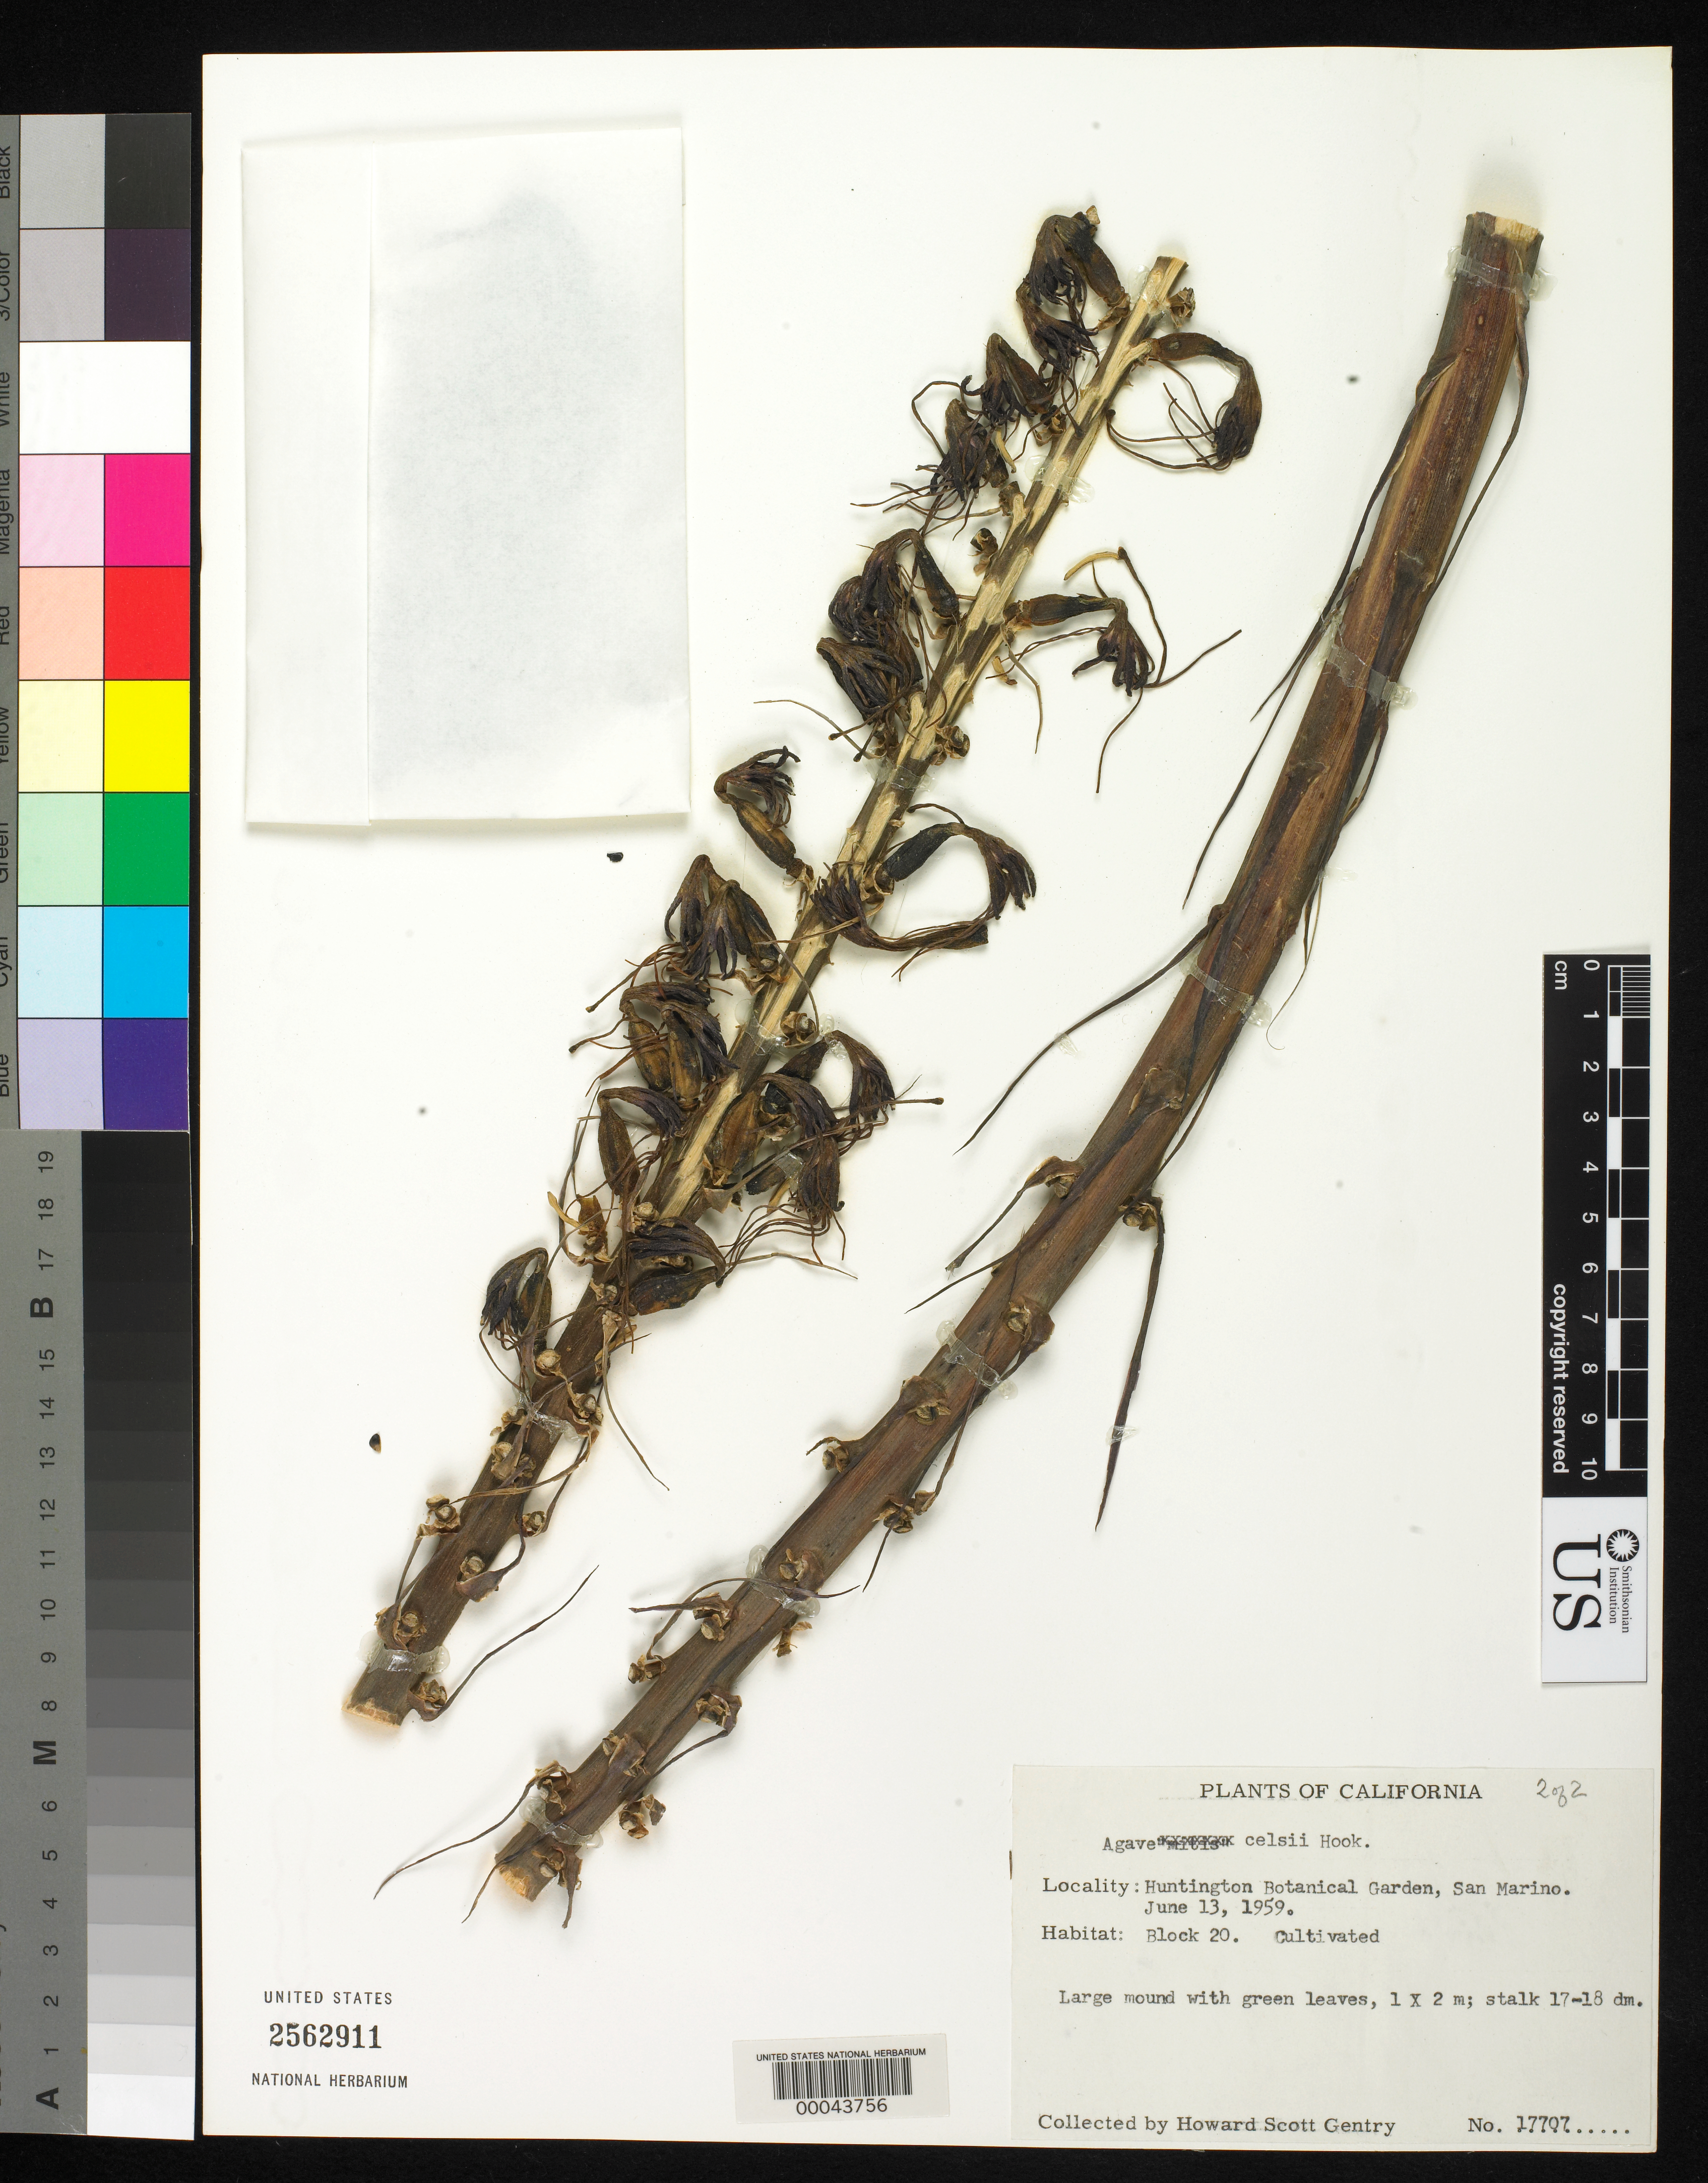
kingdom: Plantae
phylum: Tracheophyta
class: Liliopsida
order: Asparagales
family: Asparagaceae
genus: Agave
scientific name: Agave celsii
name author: Hook.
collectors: H. S. Gentry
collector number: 17707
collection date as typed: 13 Jun 1959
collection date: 1959-06-13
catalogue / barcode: US 2562911